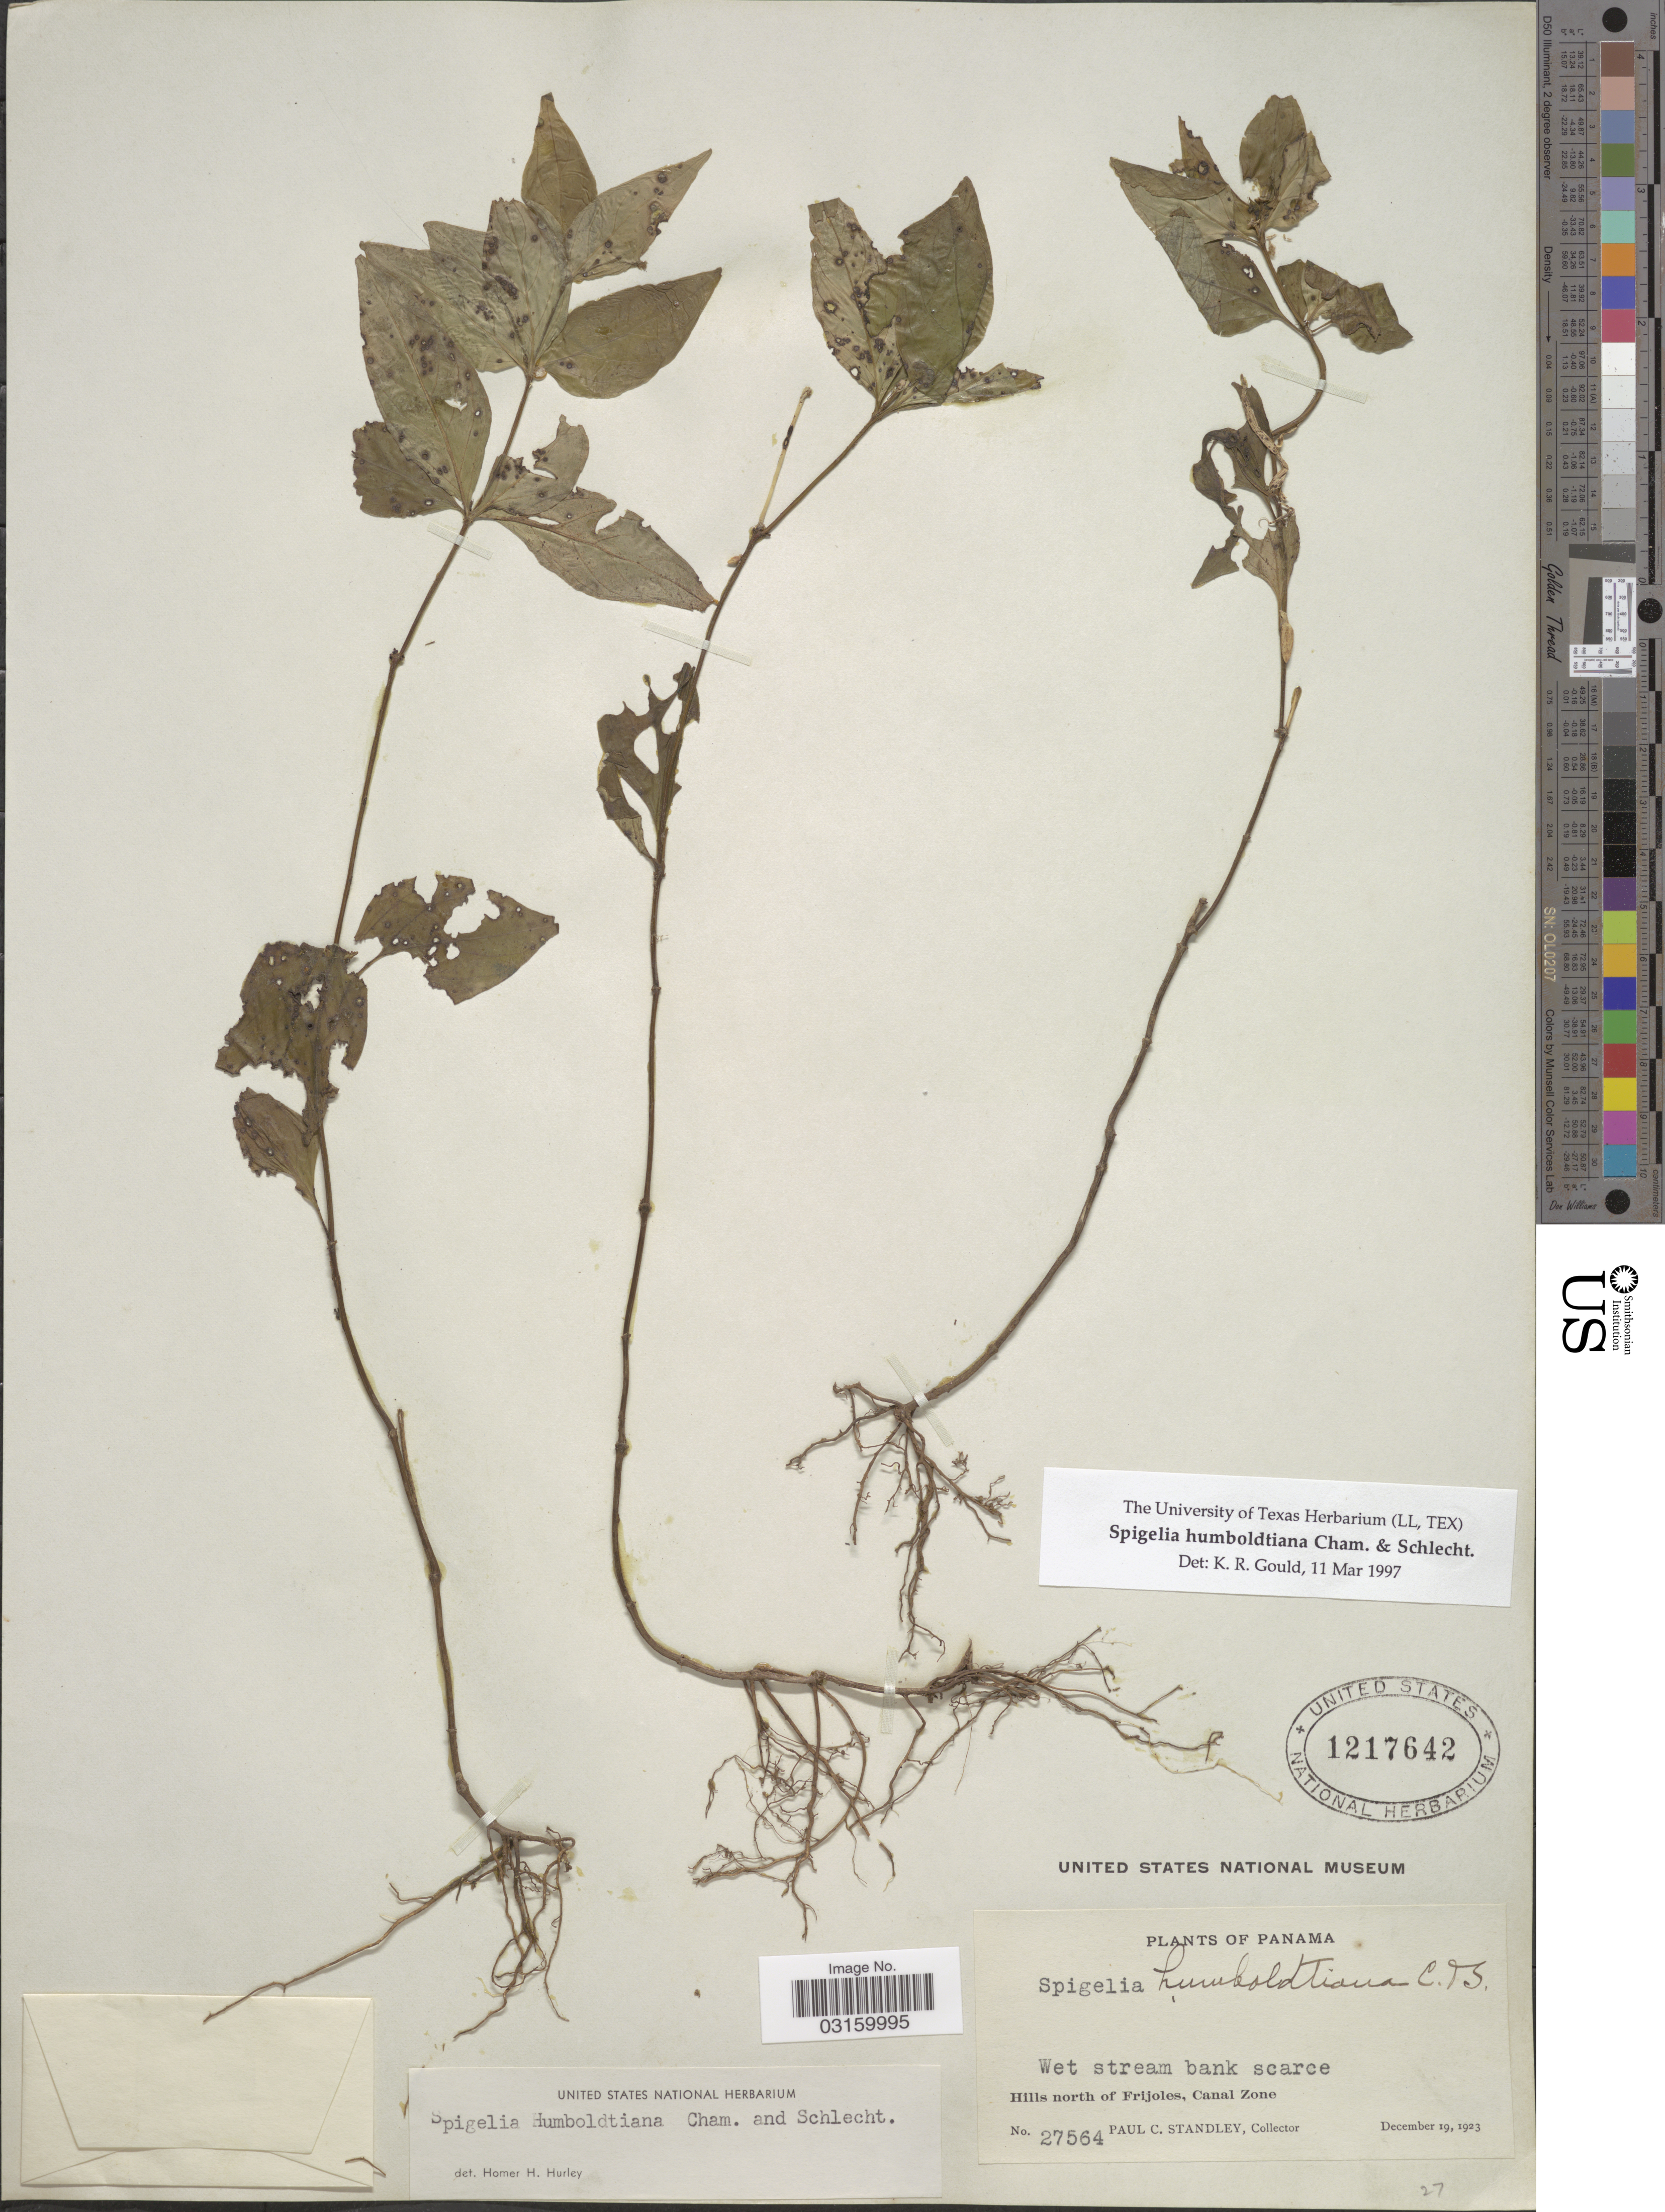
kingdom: Plantae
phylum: Tracheophyta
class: Magnoliopsida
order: Gentianales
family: Loganiaceae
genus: Spigelia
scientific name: Spigelia humboldtiana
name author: Cham. & Schltdl.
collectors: P. C. Standley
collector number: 27564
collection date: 1923-12-19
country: Panama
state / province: Colón / Panamá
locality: Hills north of Frijoles, Canal Zone.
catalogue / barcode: US 1217642